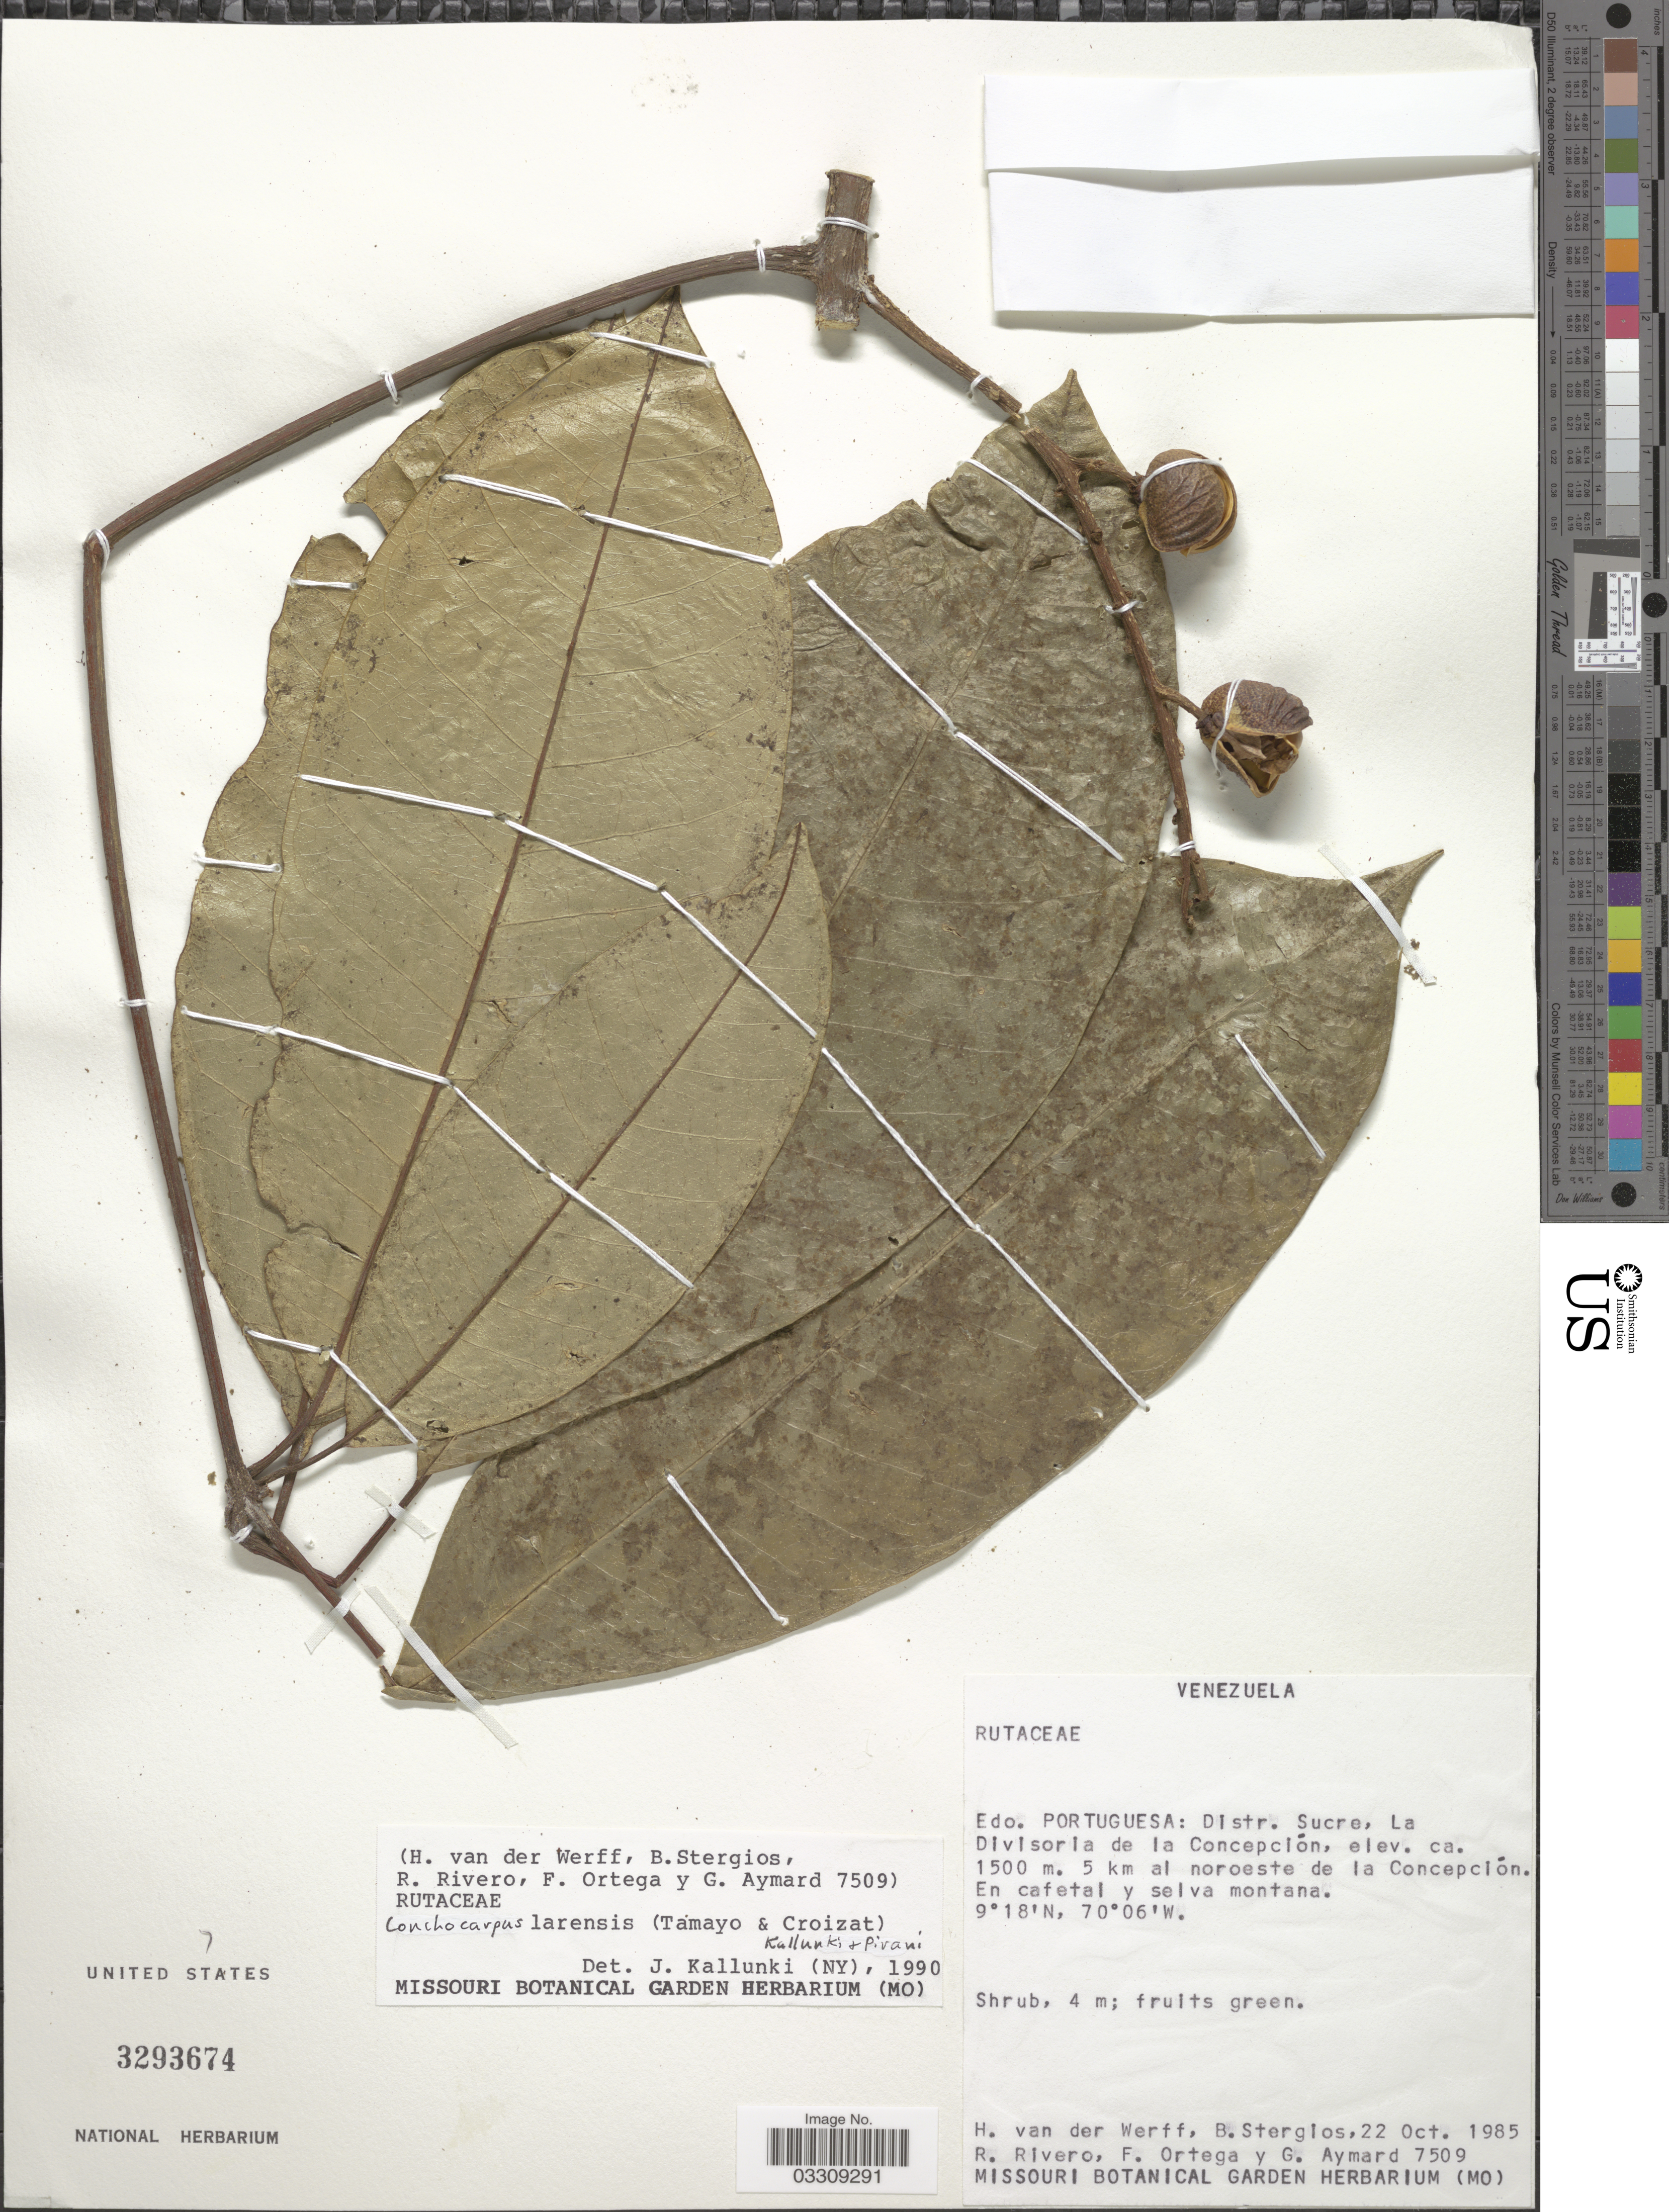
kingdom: Plantae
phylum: Tracheophyta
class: Magnoliopsida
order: Sapindales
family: Rutaceae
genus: Conchocarpus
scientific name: Conchocarpus larensis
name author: (Tamayo & Croizat) Kallunki & Pirani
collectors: H. van der Werff, B. G. Stergios, R. Rivero, F. J. Ortega & G. A. Aymard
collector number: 7509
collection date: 1985-10-22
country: Venezuela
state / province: Portuguesa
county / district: Sucre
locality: La Divisoria de la Concepción, 5 km al NO de la Concepción.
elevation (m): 1500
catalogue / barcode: US 3293674